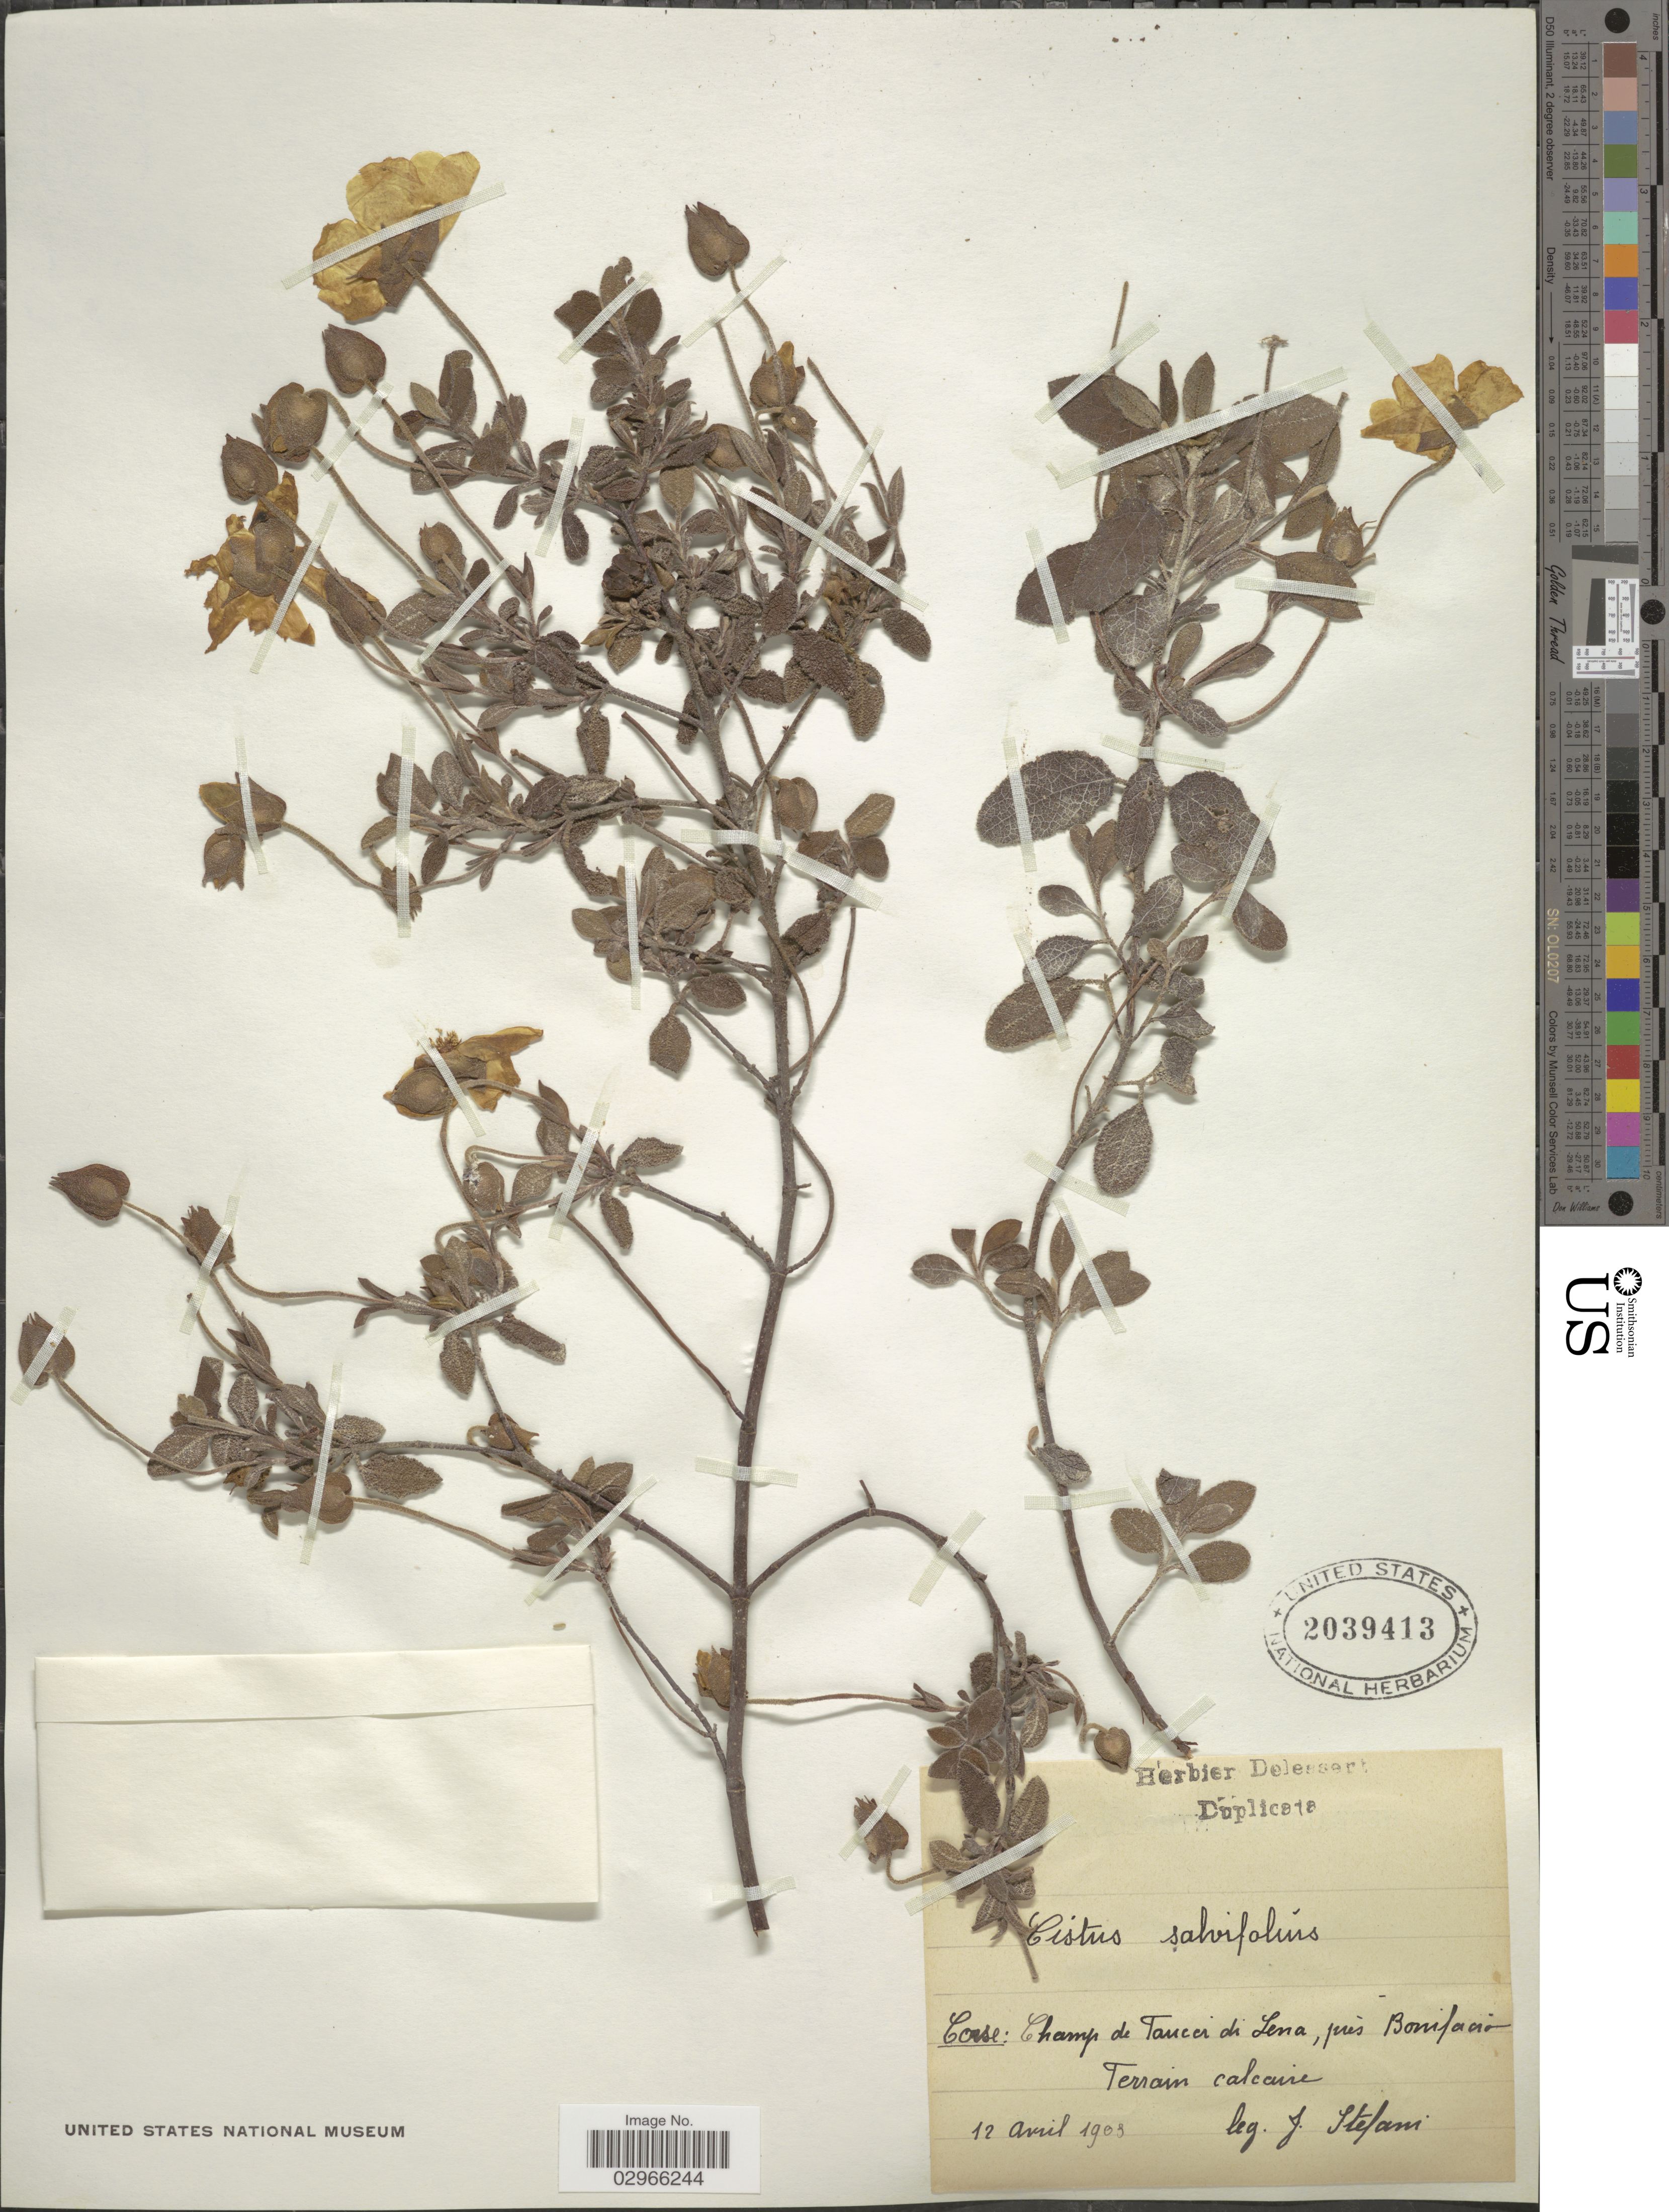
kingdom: Plantae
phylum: Tracheophyta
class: Magnoliopsida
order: Malvales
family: Cistaceae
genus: Cistus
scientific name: Cistus salviifolius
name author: L.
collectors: J. Stefani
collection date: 1903-04-12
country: France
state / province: Corsica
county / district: Corse-du-Sud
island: Corse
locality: Corse: Champ de Taucer di Lena, prés Bonifacio. Terrain calcaire.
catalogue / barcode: US 2039413